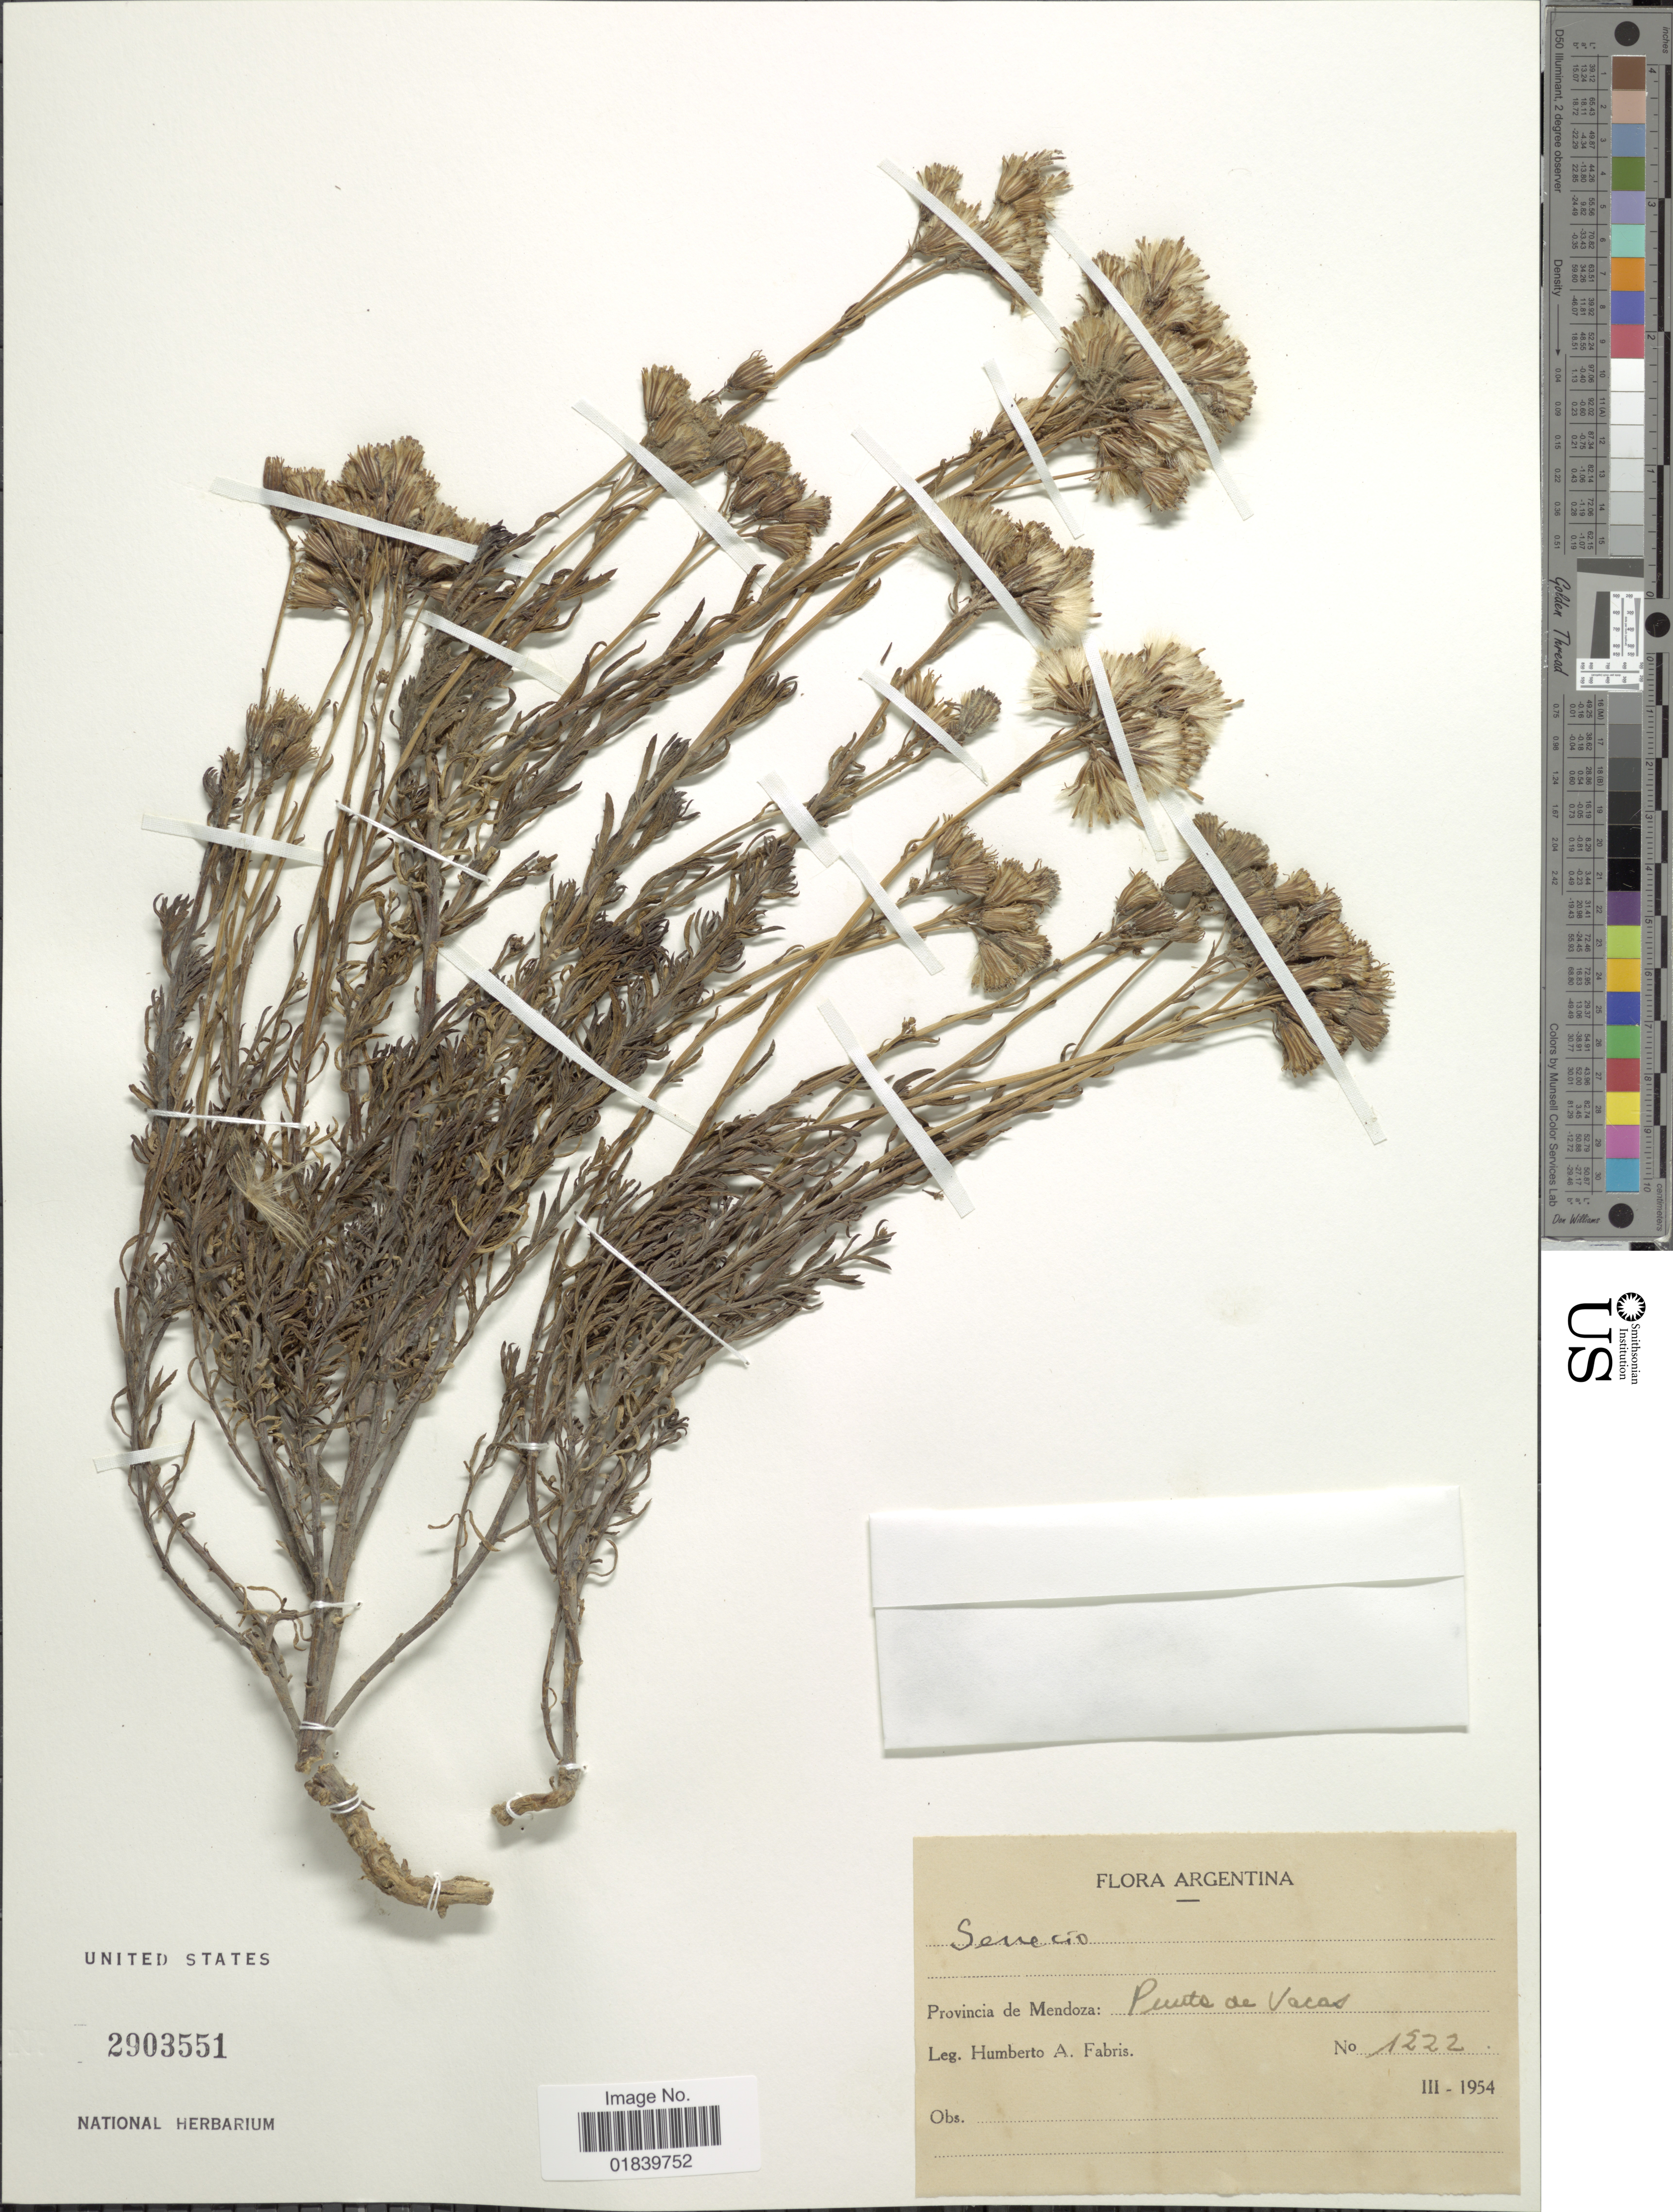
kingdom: Plantae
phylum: Tracheophyta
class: Magnoliopsida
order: Asterales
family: Asteraceae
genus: Senecio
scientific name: Senecio sp.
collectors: H. A. Fabris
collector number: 1222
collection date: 1954-03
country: Argentina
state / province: Mendoza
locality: Provincia de Mendoza: Puerto de Vacas.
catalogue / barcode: US 2903551